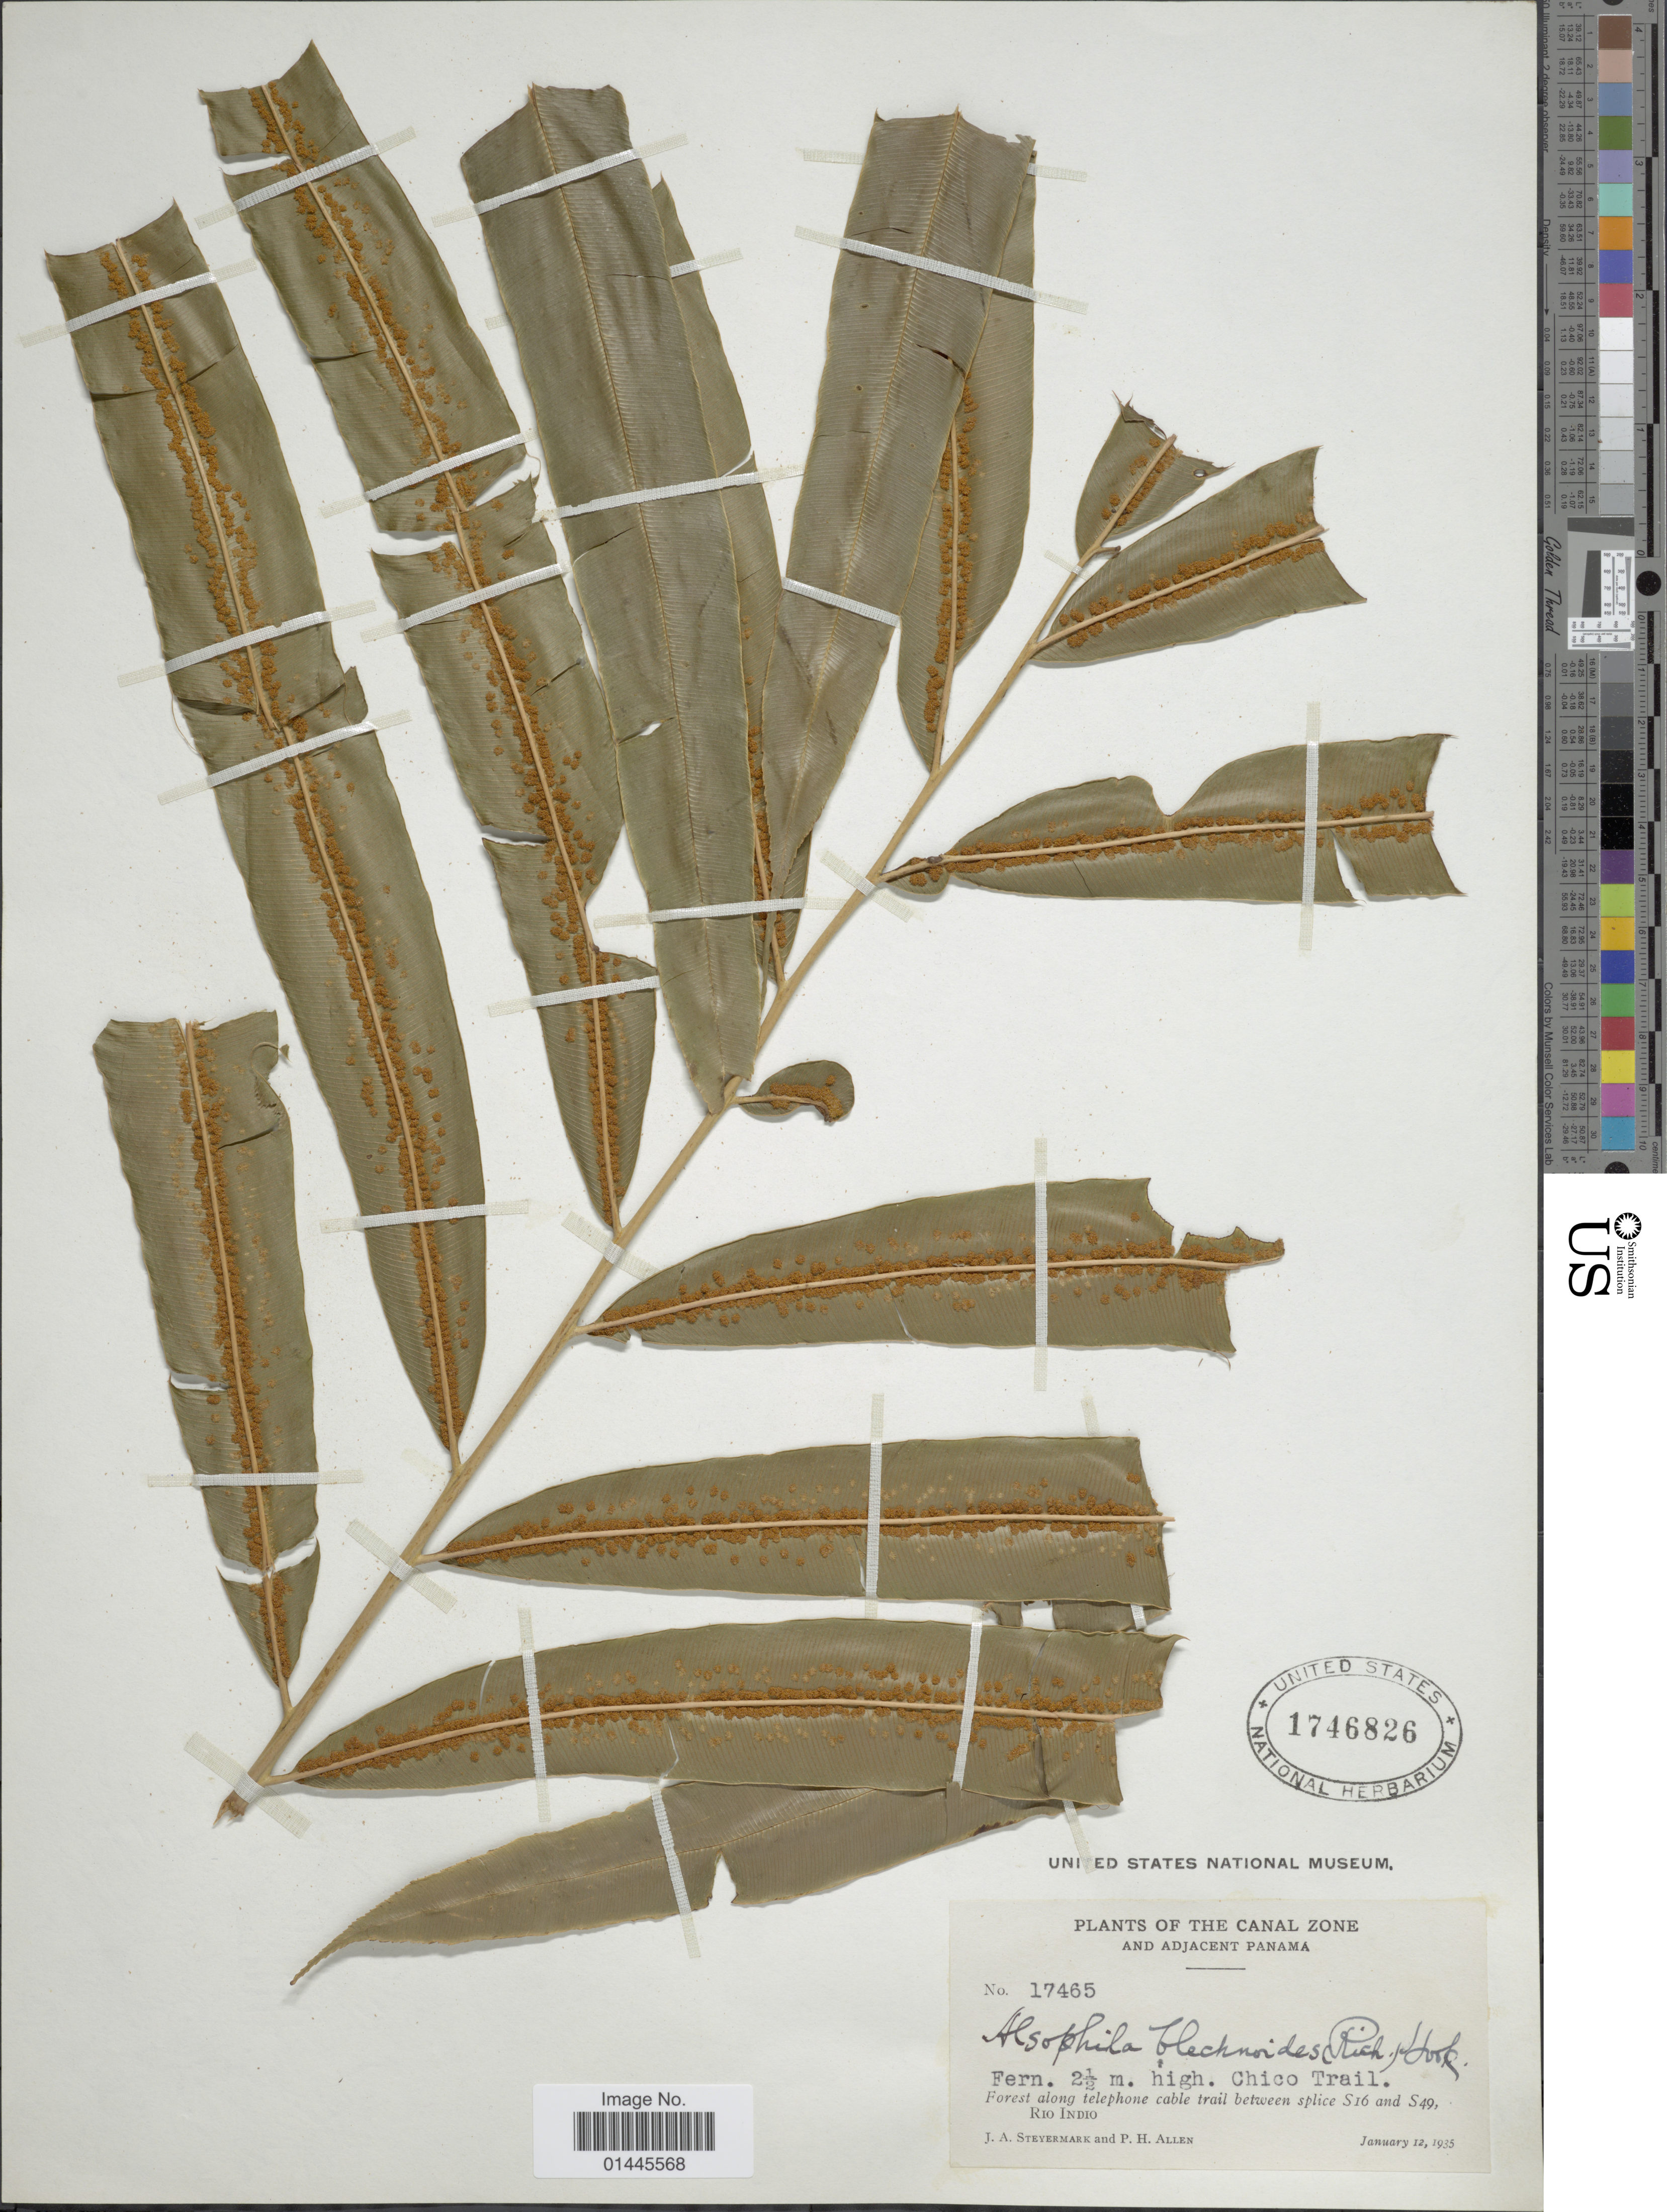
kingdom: Plantae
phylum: Tracheophyta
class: Polypodiopsida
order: Cyatheales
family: Metaxyaceae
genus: Metaxya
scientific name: Metaxya rostrata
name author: (Kunth) C. Presl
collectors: J. Steyermark & P. H. Allen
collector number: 17465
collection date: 1935-01-12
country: Panama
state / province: Colón / Panamá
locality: And adjacent Panama, Chico Trail, forest along telephone cable trail between slpice S16 and S49, Rio Indio.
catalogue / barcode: US 1746826